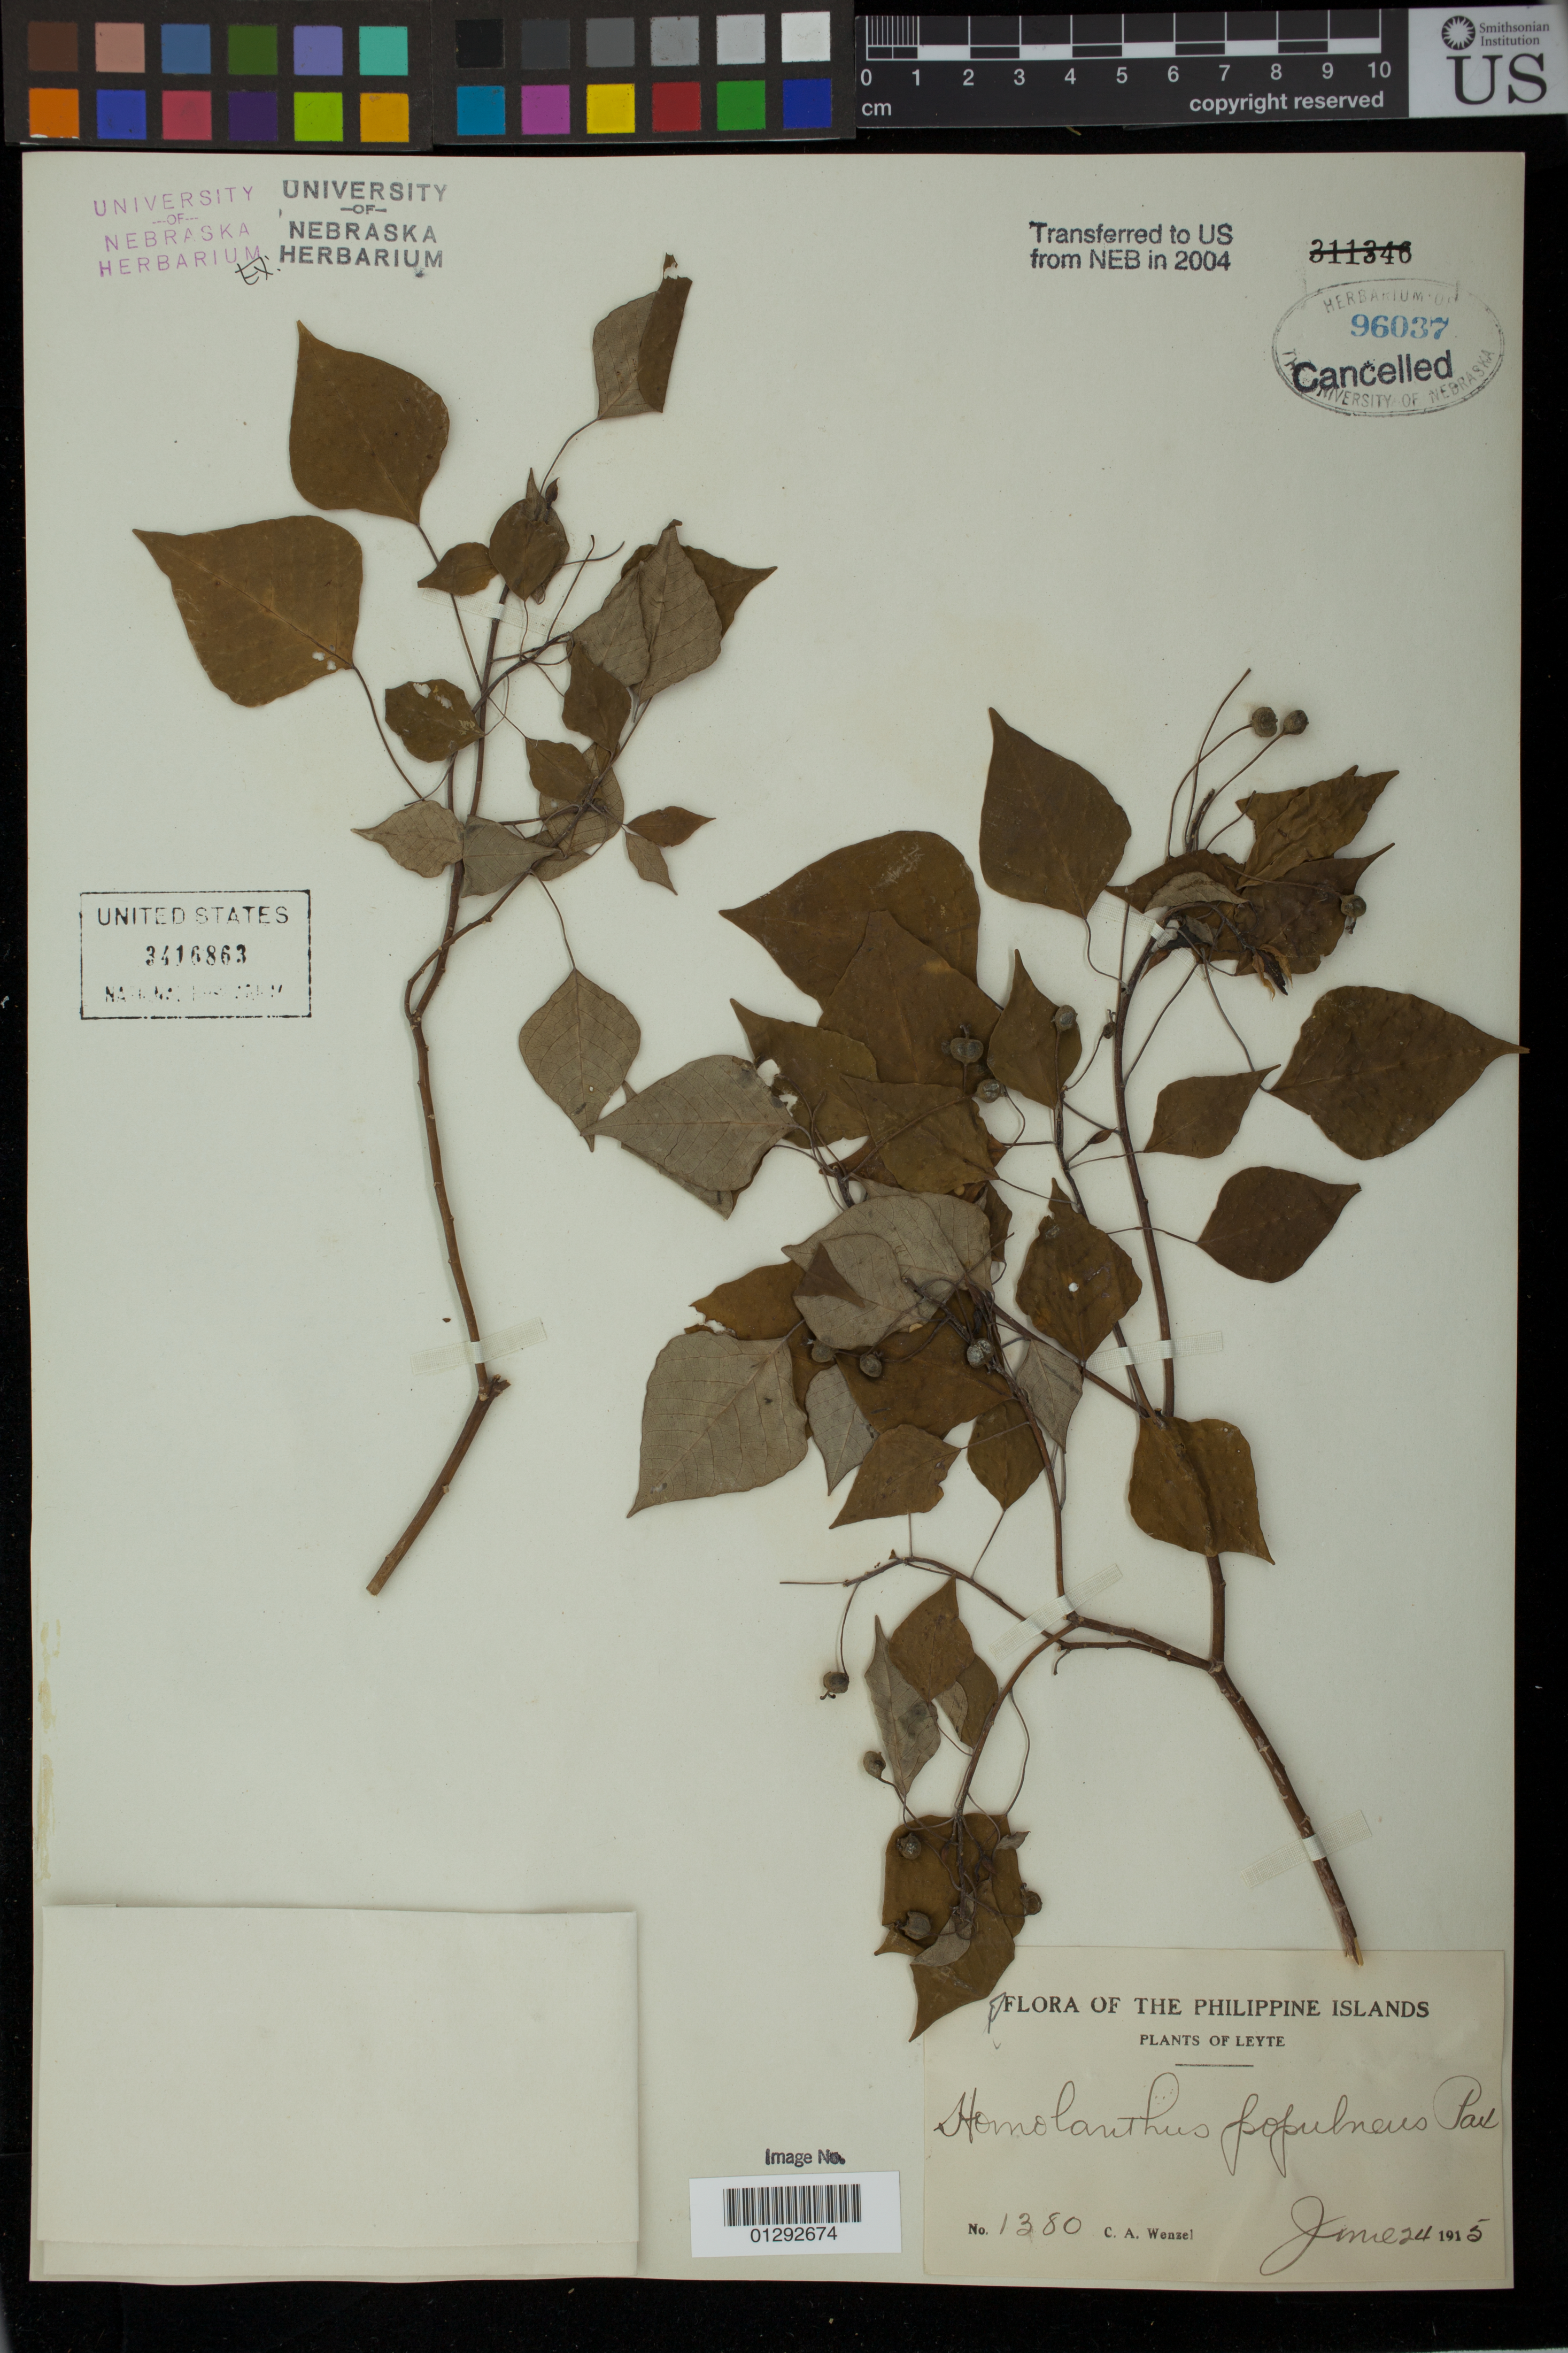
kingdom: Plantae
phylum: Tracheophyta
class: Magnoliopsida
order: Malpighiales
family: Euphorbiaceae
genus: Homalanthus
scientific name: Homalanthus populneus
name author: (Geiseler) Kuntze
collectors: C. Wenzel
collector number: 1380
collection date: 1915-06-24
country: Philippines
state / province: Eastern Visayas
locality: Leyte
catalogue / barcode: US 3416863